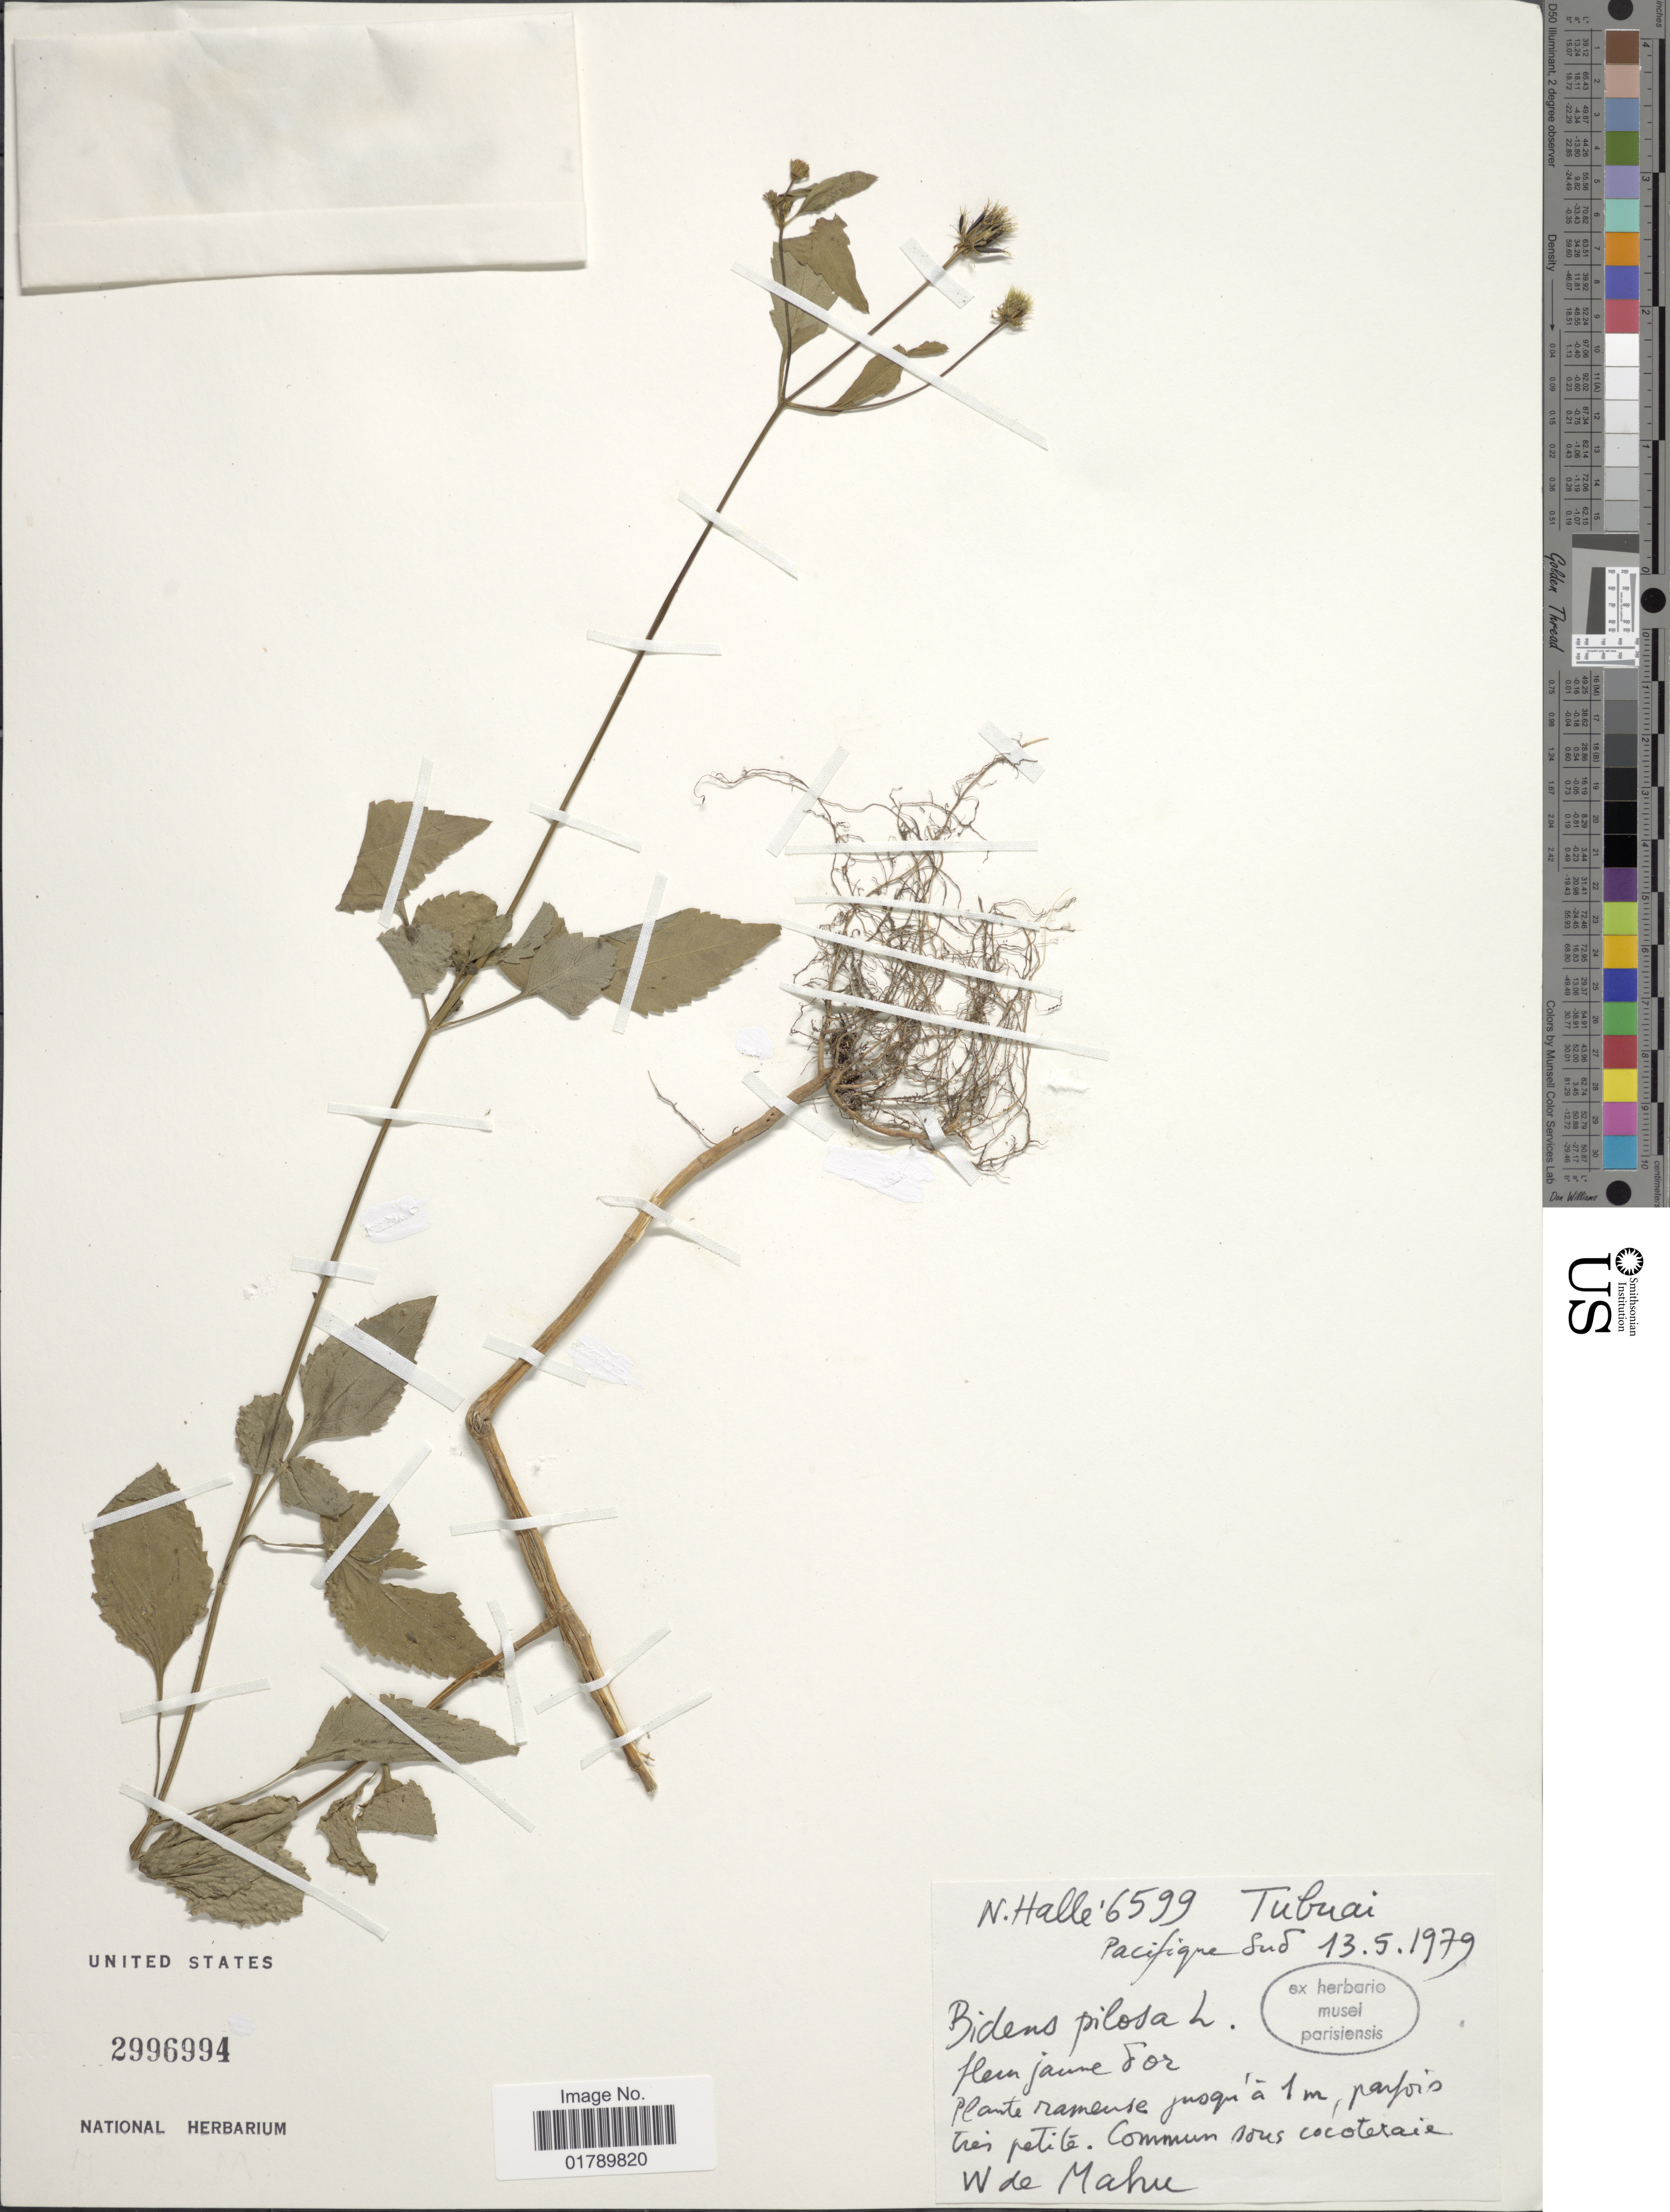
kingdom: Plantae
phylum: Tracheophyta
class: Magnoliopsida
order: Asterales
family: Asteraceae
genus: Bidens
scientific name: Bidens pilosa var. pilosa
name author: L.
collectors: N. Hallé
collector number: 6599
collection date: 1979-05-13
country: French Polynesia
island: Tubuai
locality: W de Mahu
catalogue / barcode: US 2996994